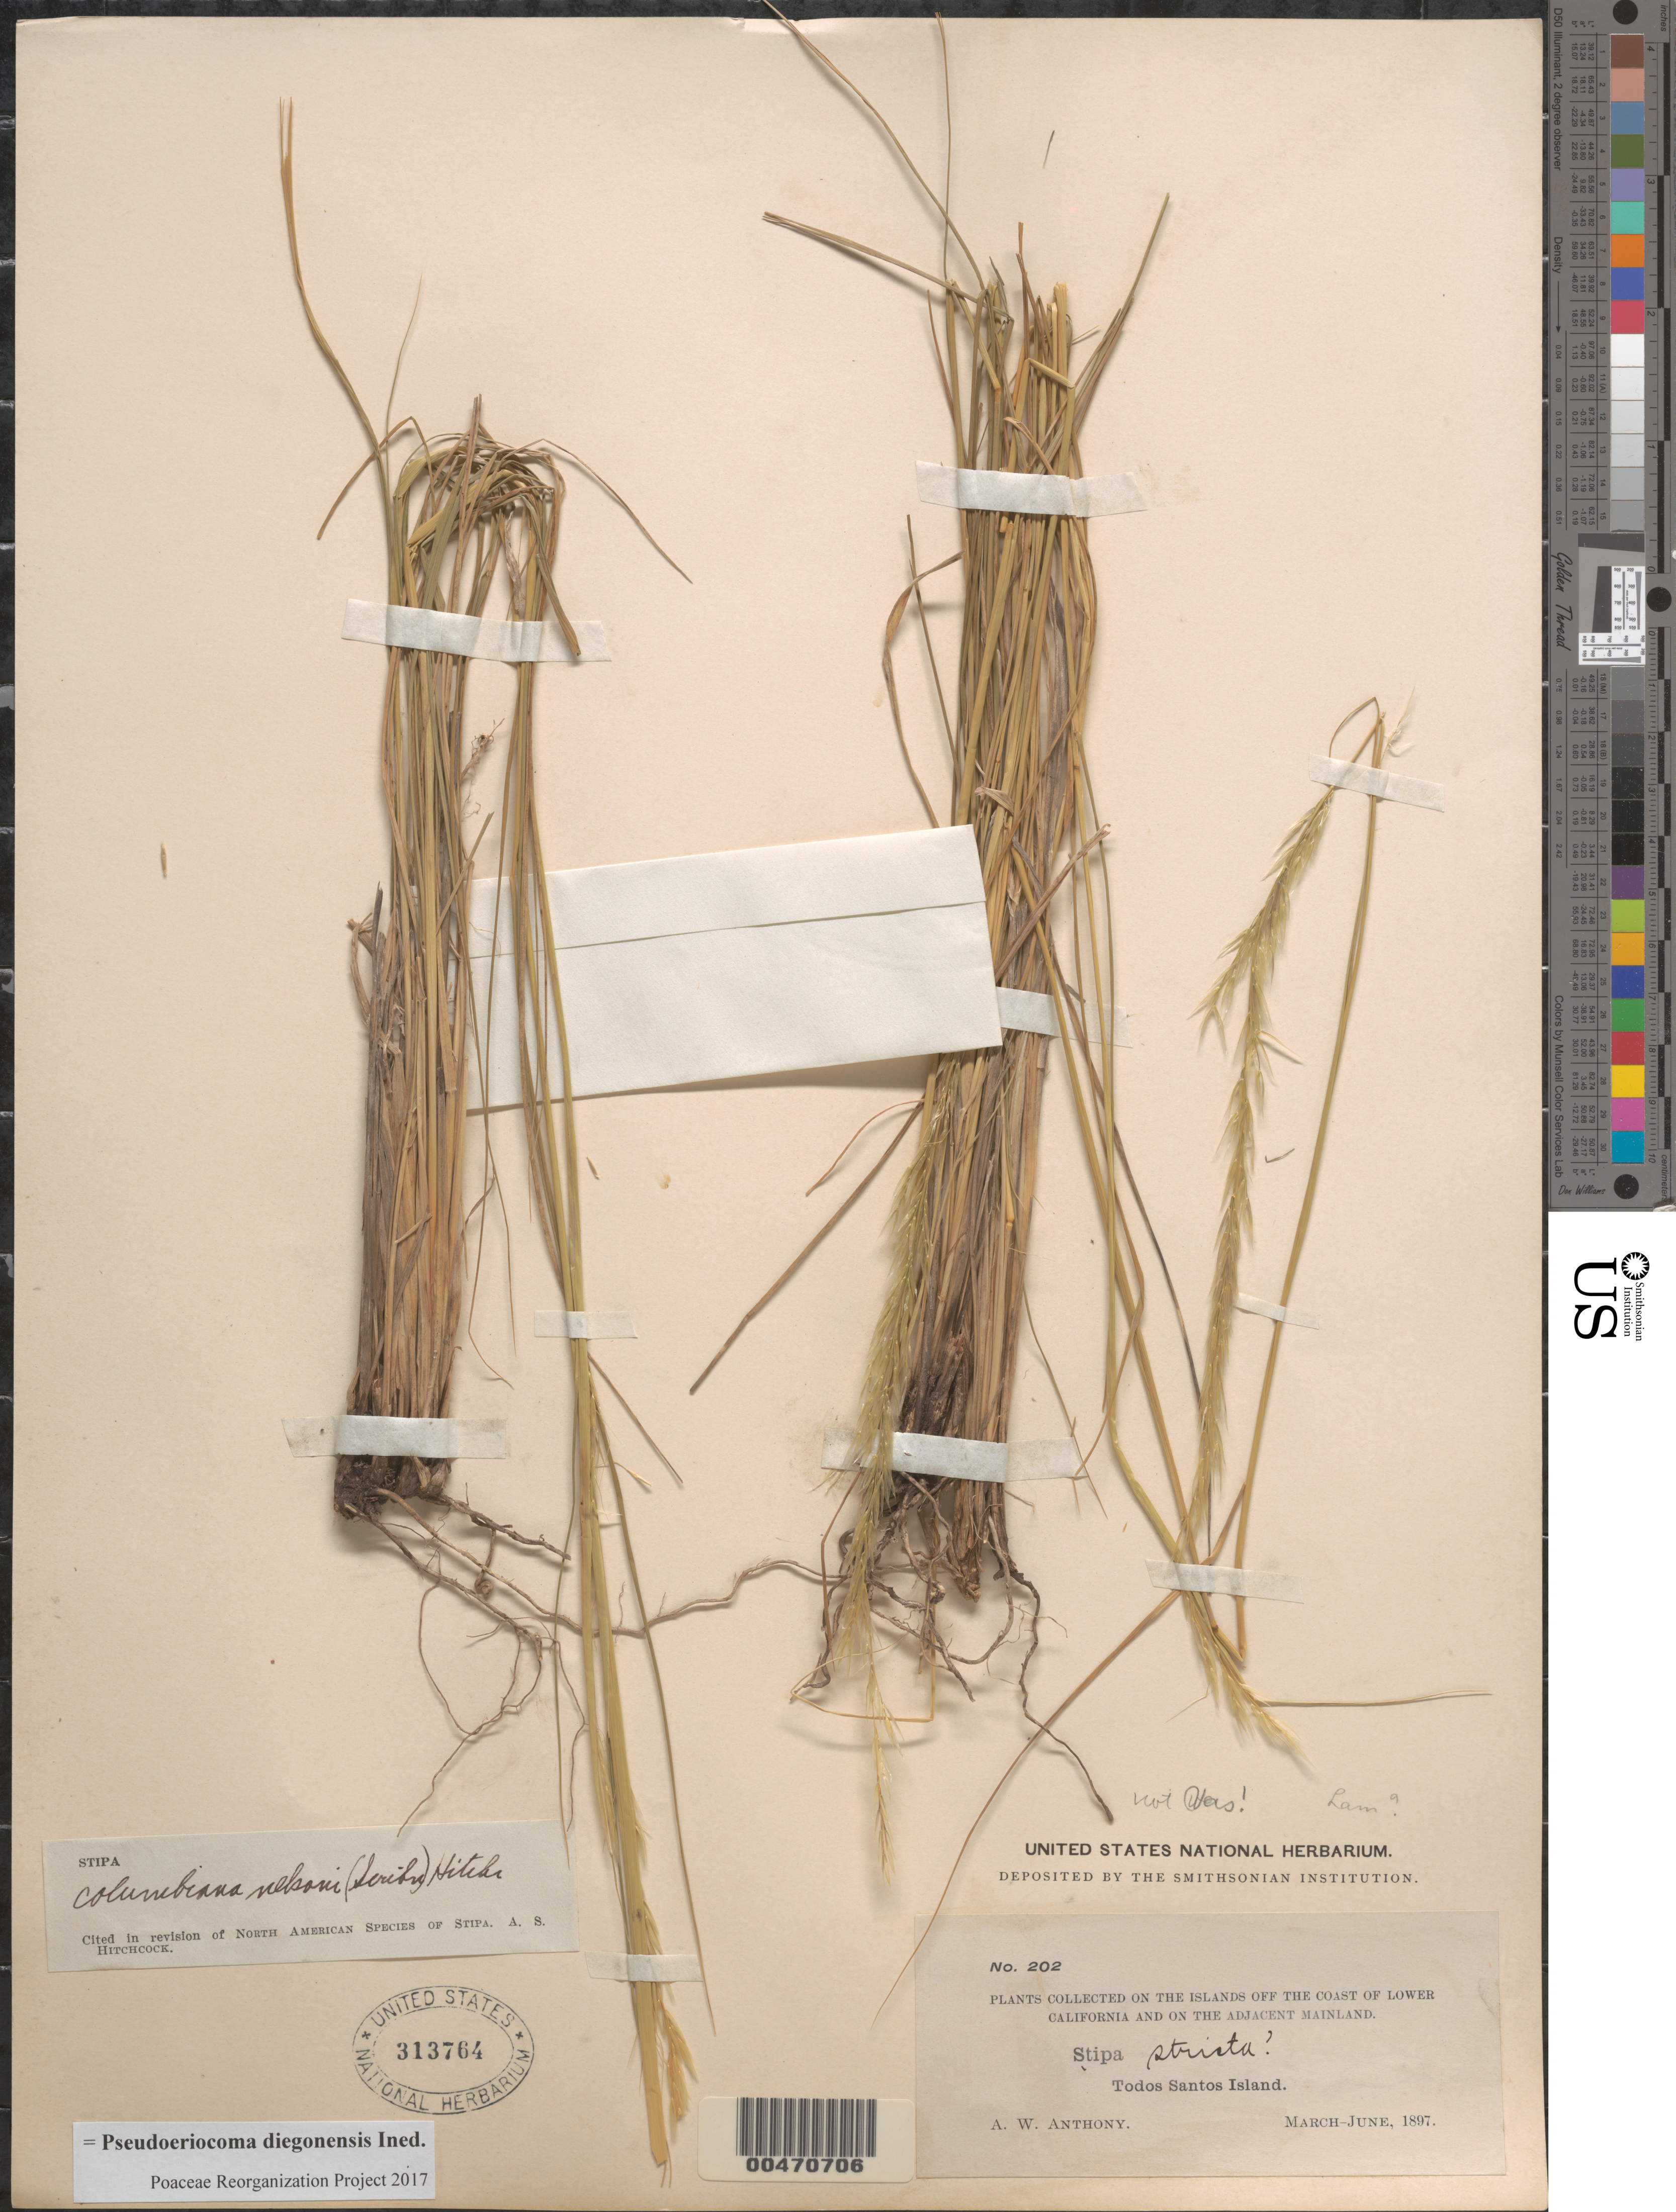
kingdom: Plantae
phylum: Tracheophyta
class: Liliopsida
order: Poales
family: Poaceae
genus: Pseudoeriocoma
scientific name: Pseudoeriocoma diegonensis ined.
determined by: Poaceae Reorganization Project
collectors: A. W. Anthony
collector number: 202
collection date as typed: Mar 1897 to Jun 1897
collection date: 1897-03/1897-06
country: Mexico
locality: Todos Santos Island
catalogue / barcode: US 313764